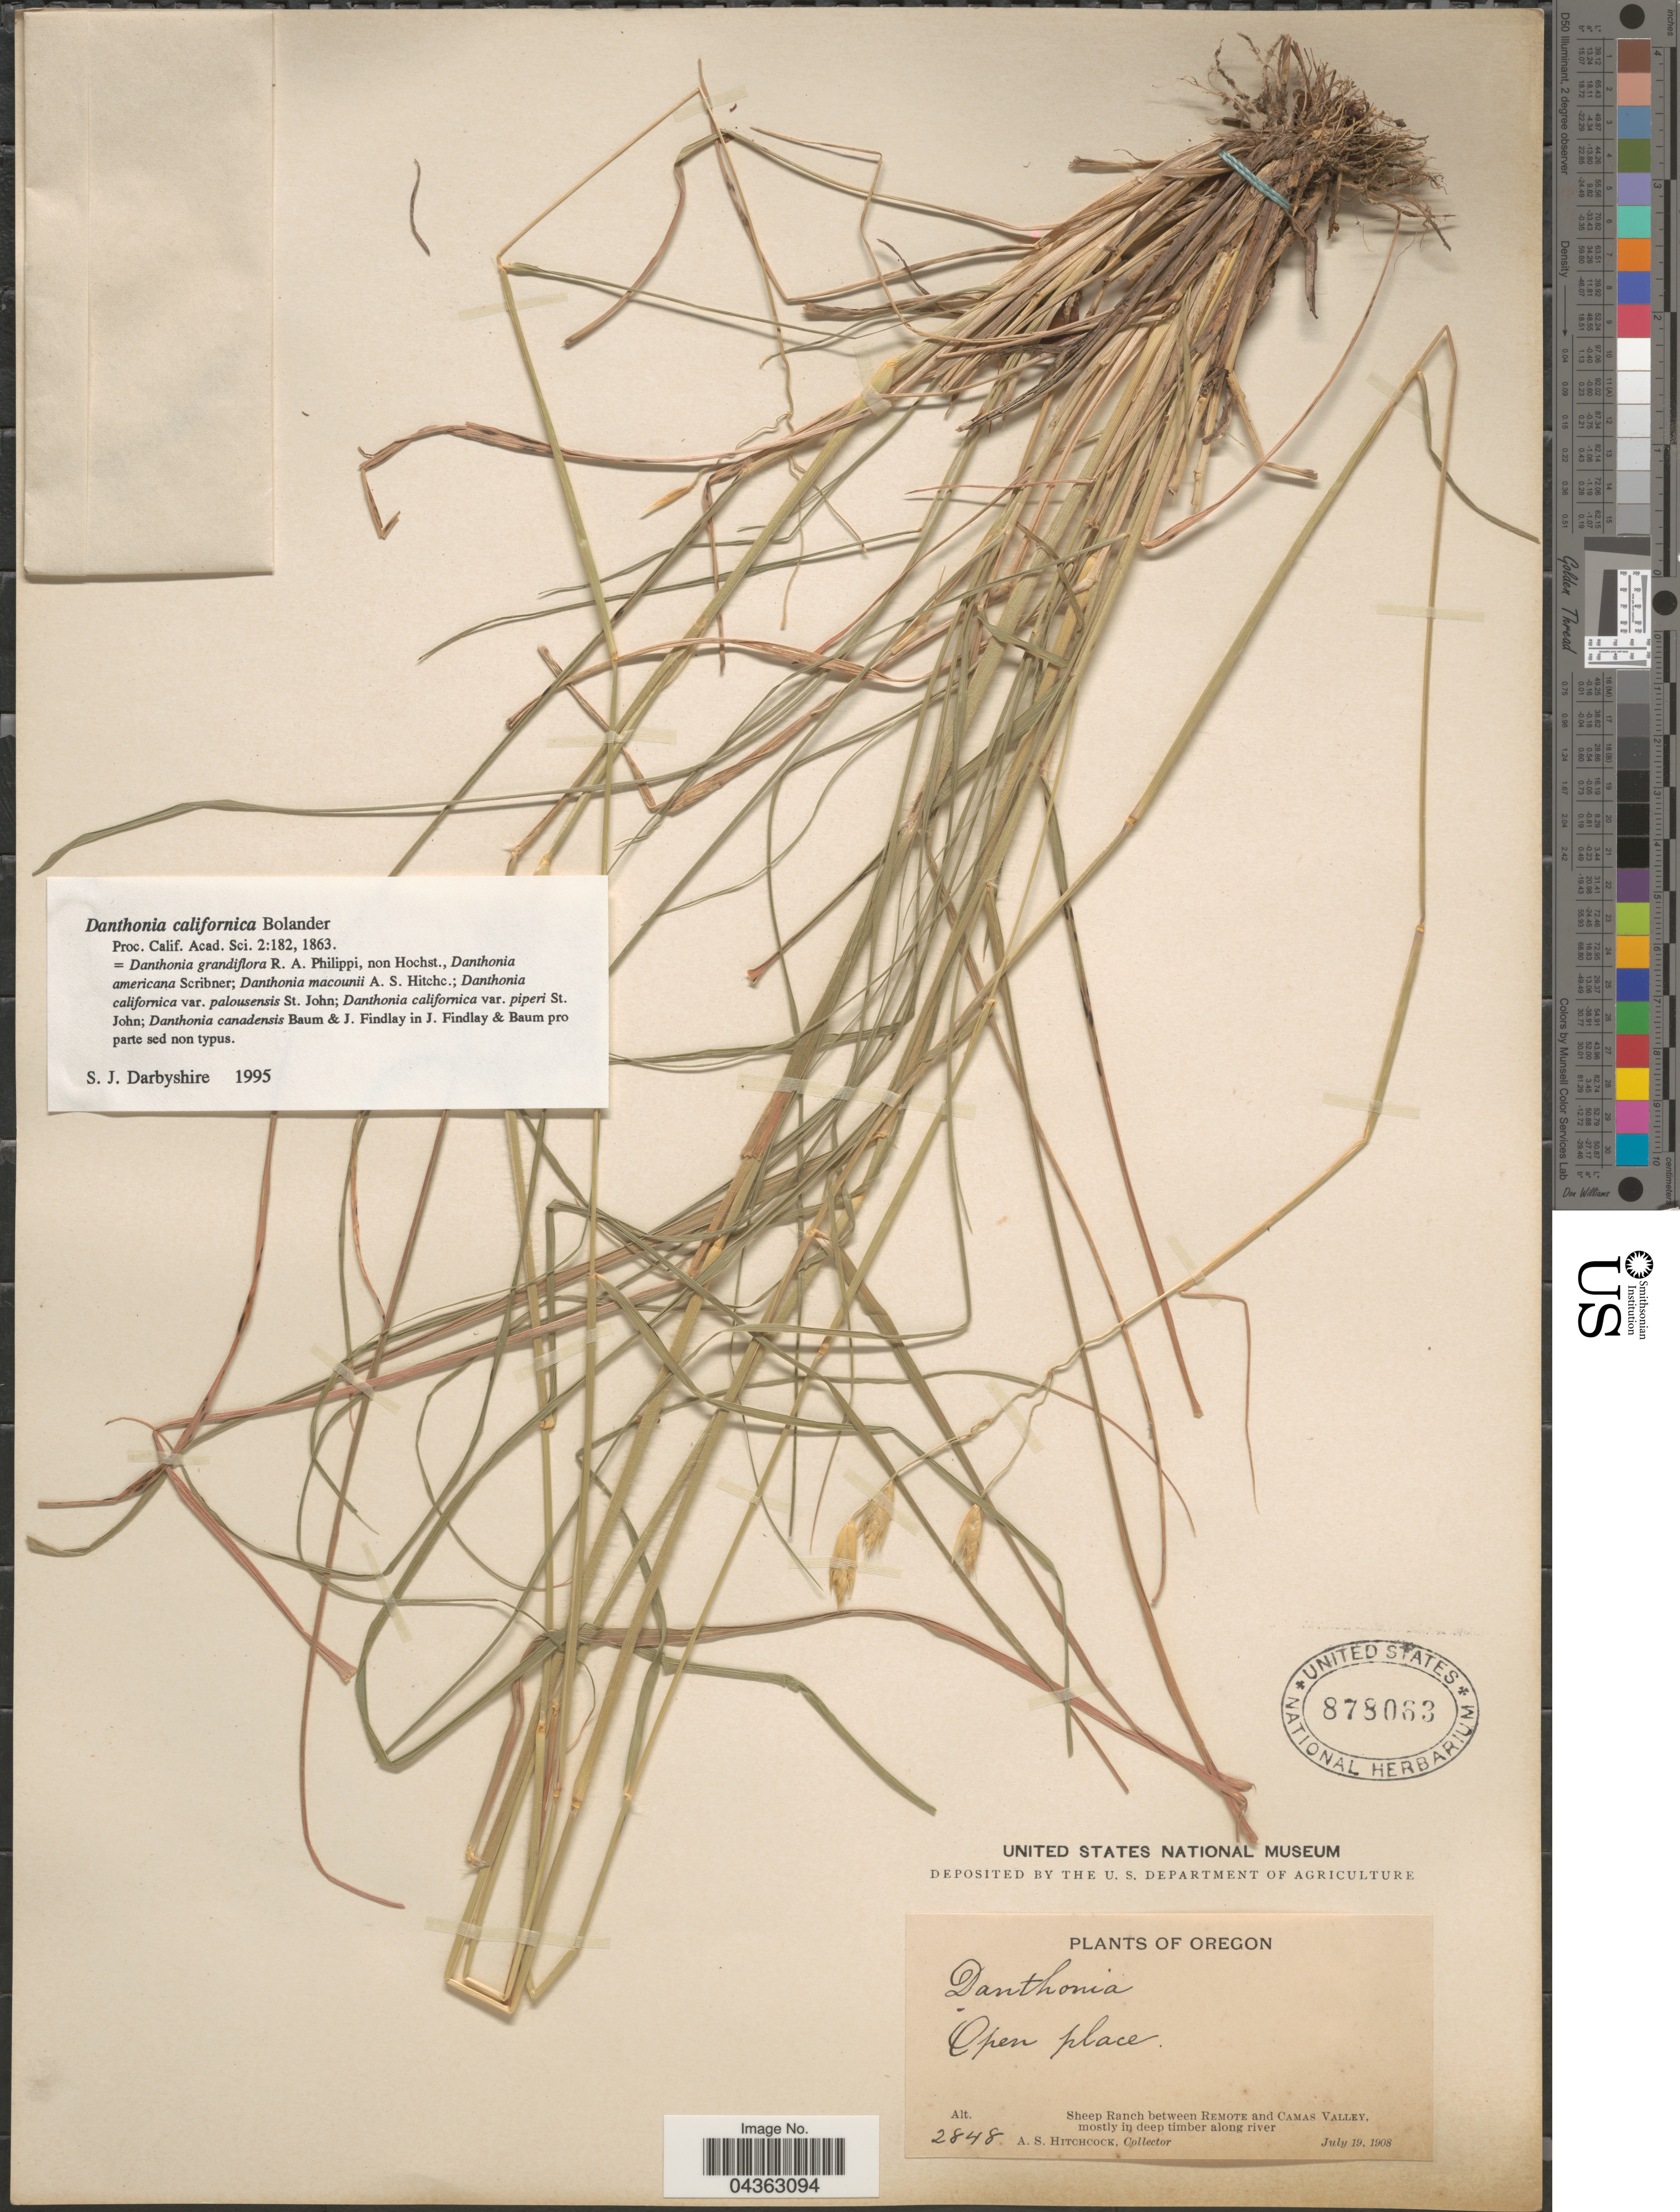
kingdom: Plantae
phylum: Tracheophyta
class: Liliopsida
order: Poales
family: Poaceae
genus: Danthonia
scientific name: Danthonia californica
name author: Bol.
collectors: A. S. Hitchcock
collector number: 2848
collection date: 1908-07-19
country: United States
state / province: Oregon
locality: Open place. Sheep Ranch between Remote and Camas Valley, mostly in deep timber along river.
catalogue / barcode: US 878063